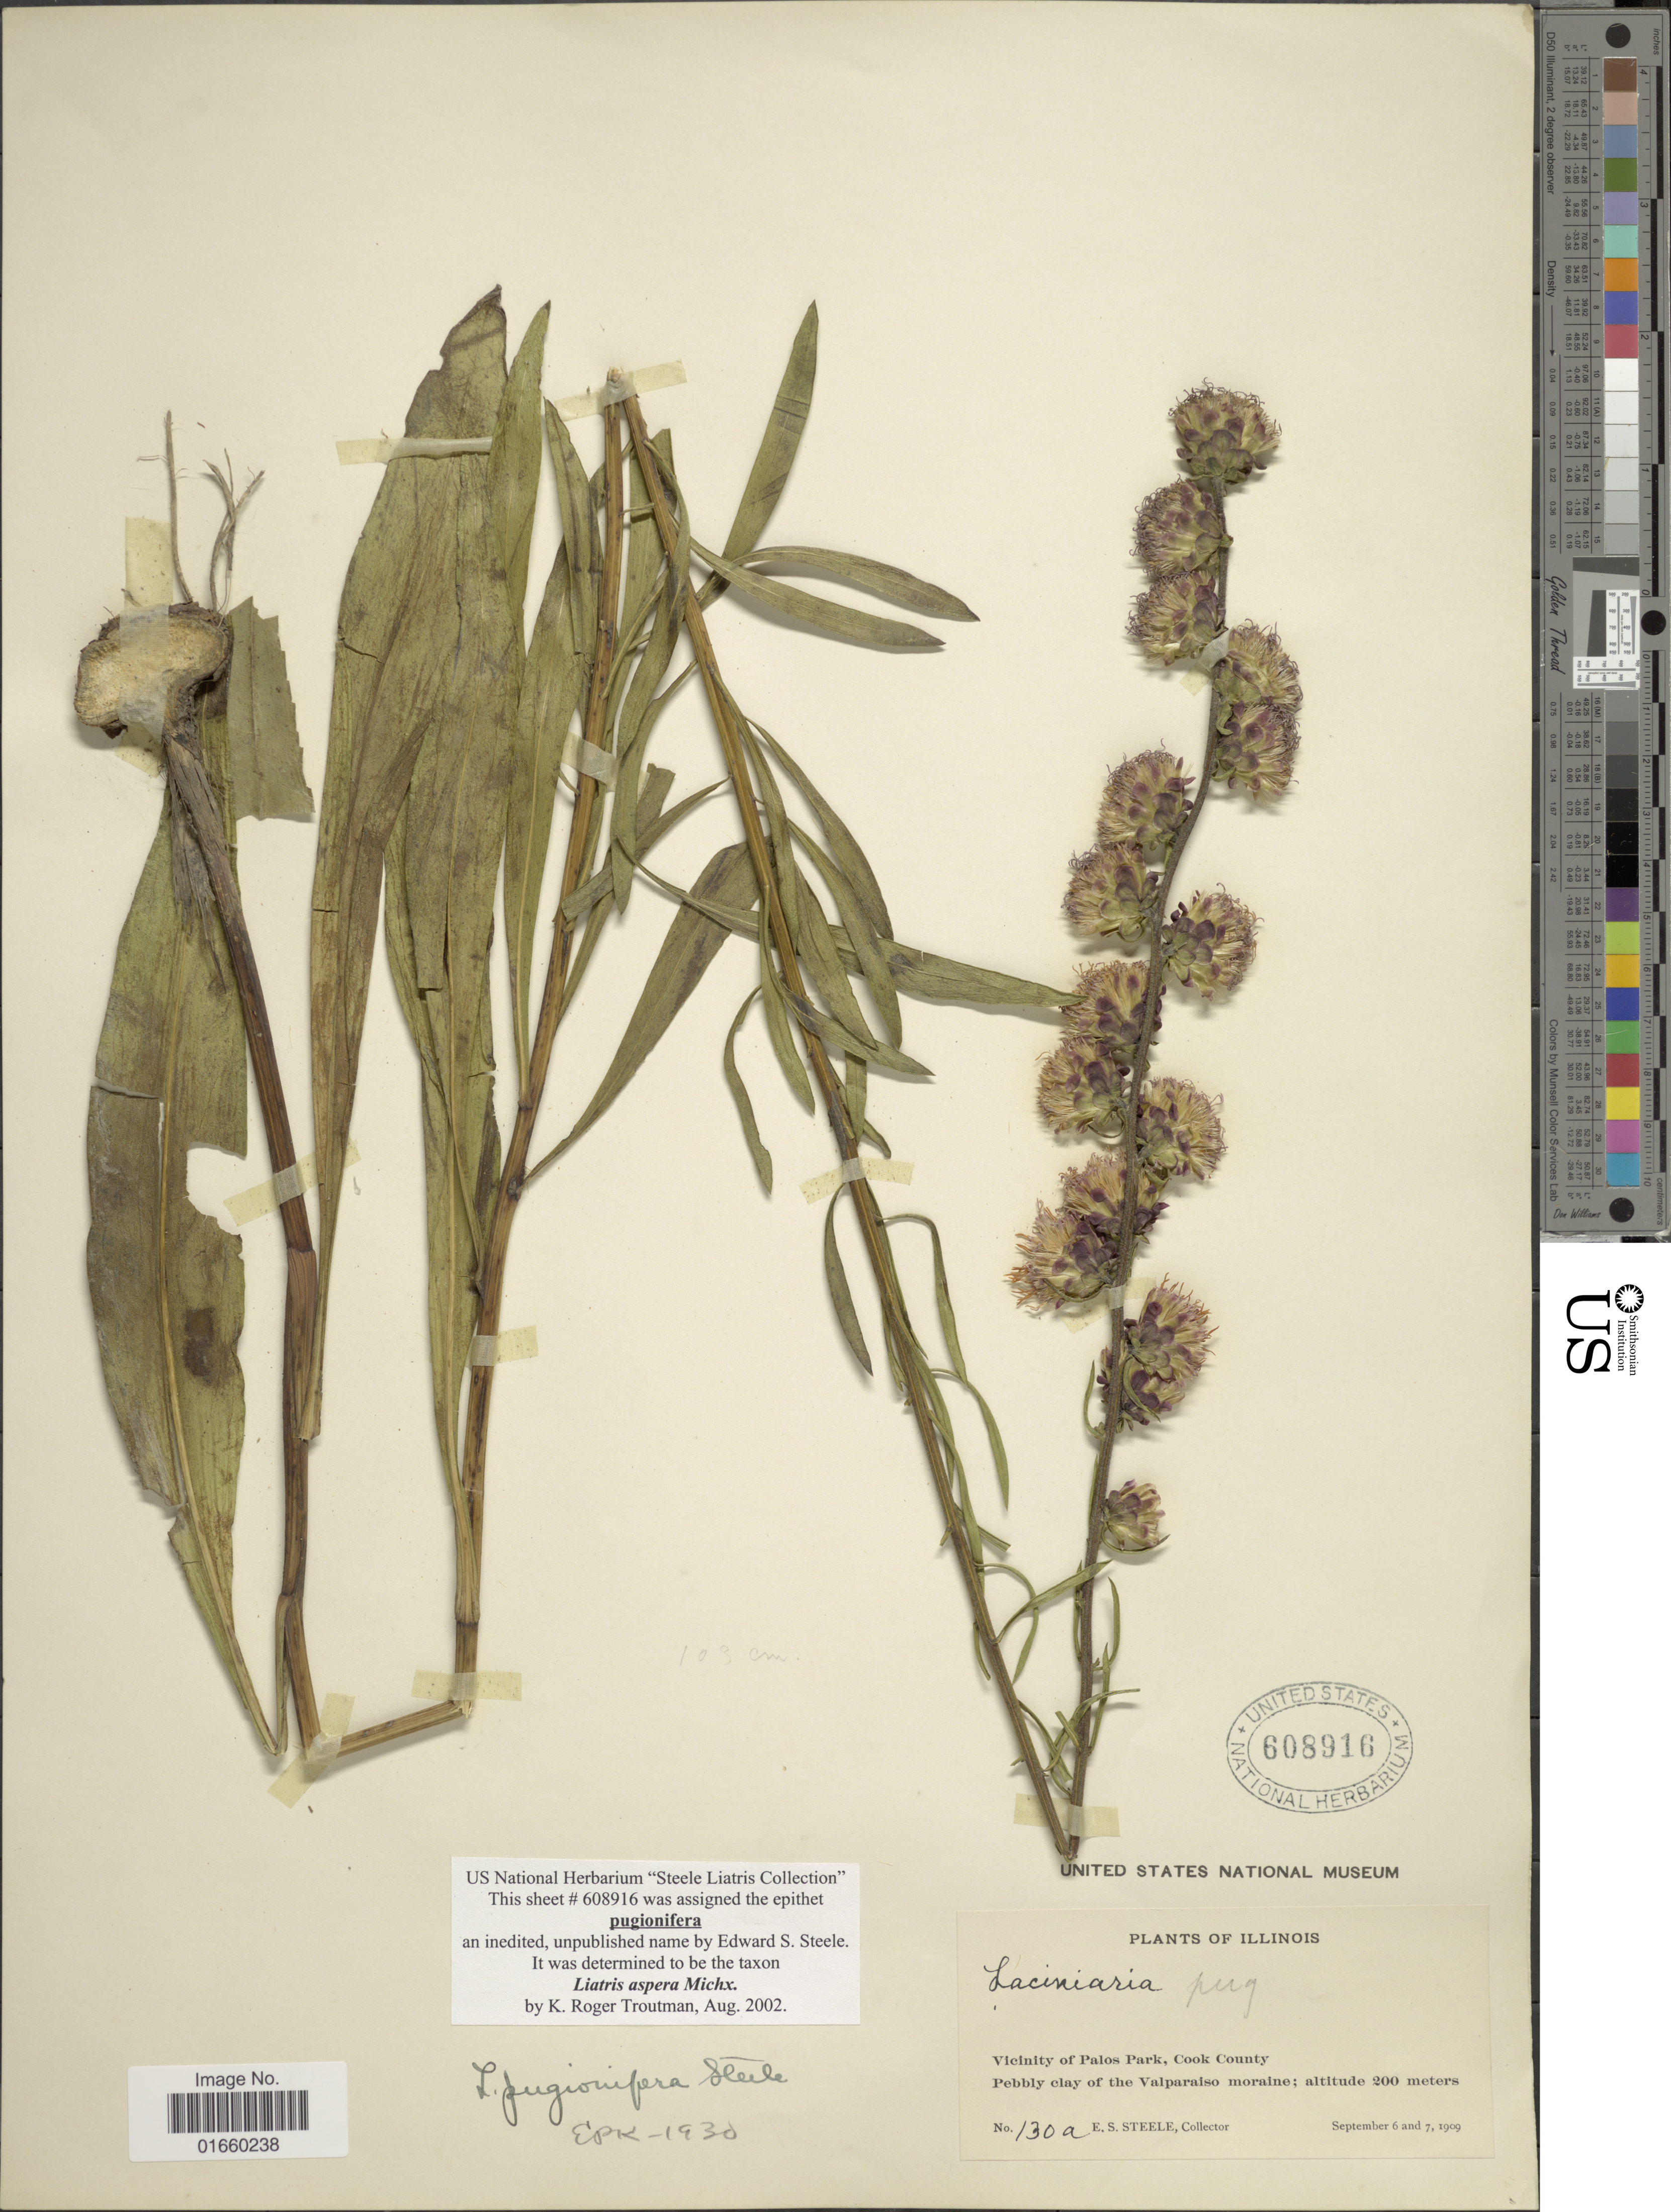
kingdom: Plantae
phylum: Tracheophyta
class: Magnoliopsida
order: Asterales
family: Asteraceae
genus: Liatris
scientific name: Liatris aspera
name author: Michx.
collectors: E. Steele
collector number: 130a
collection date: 1909-09-06/1909-09-07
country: United States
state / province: Illinois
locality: Vicinity of Palos Park, Cook County, Pebbly clay of the Valparaiso moraine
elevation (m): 200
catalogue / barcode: US 608916